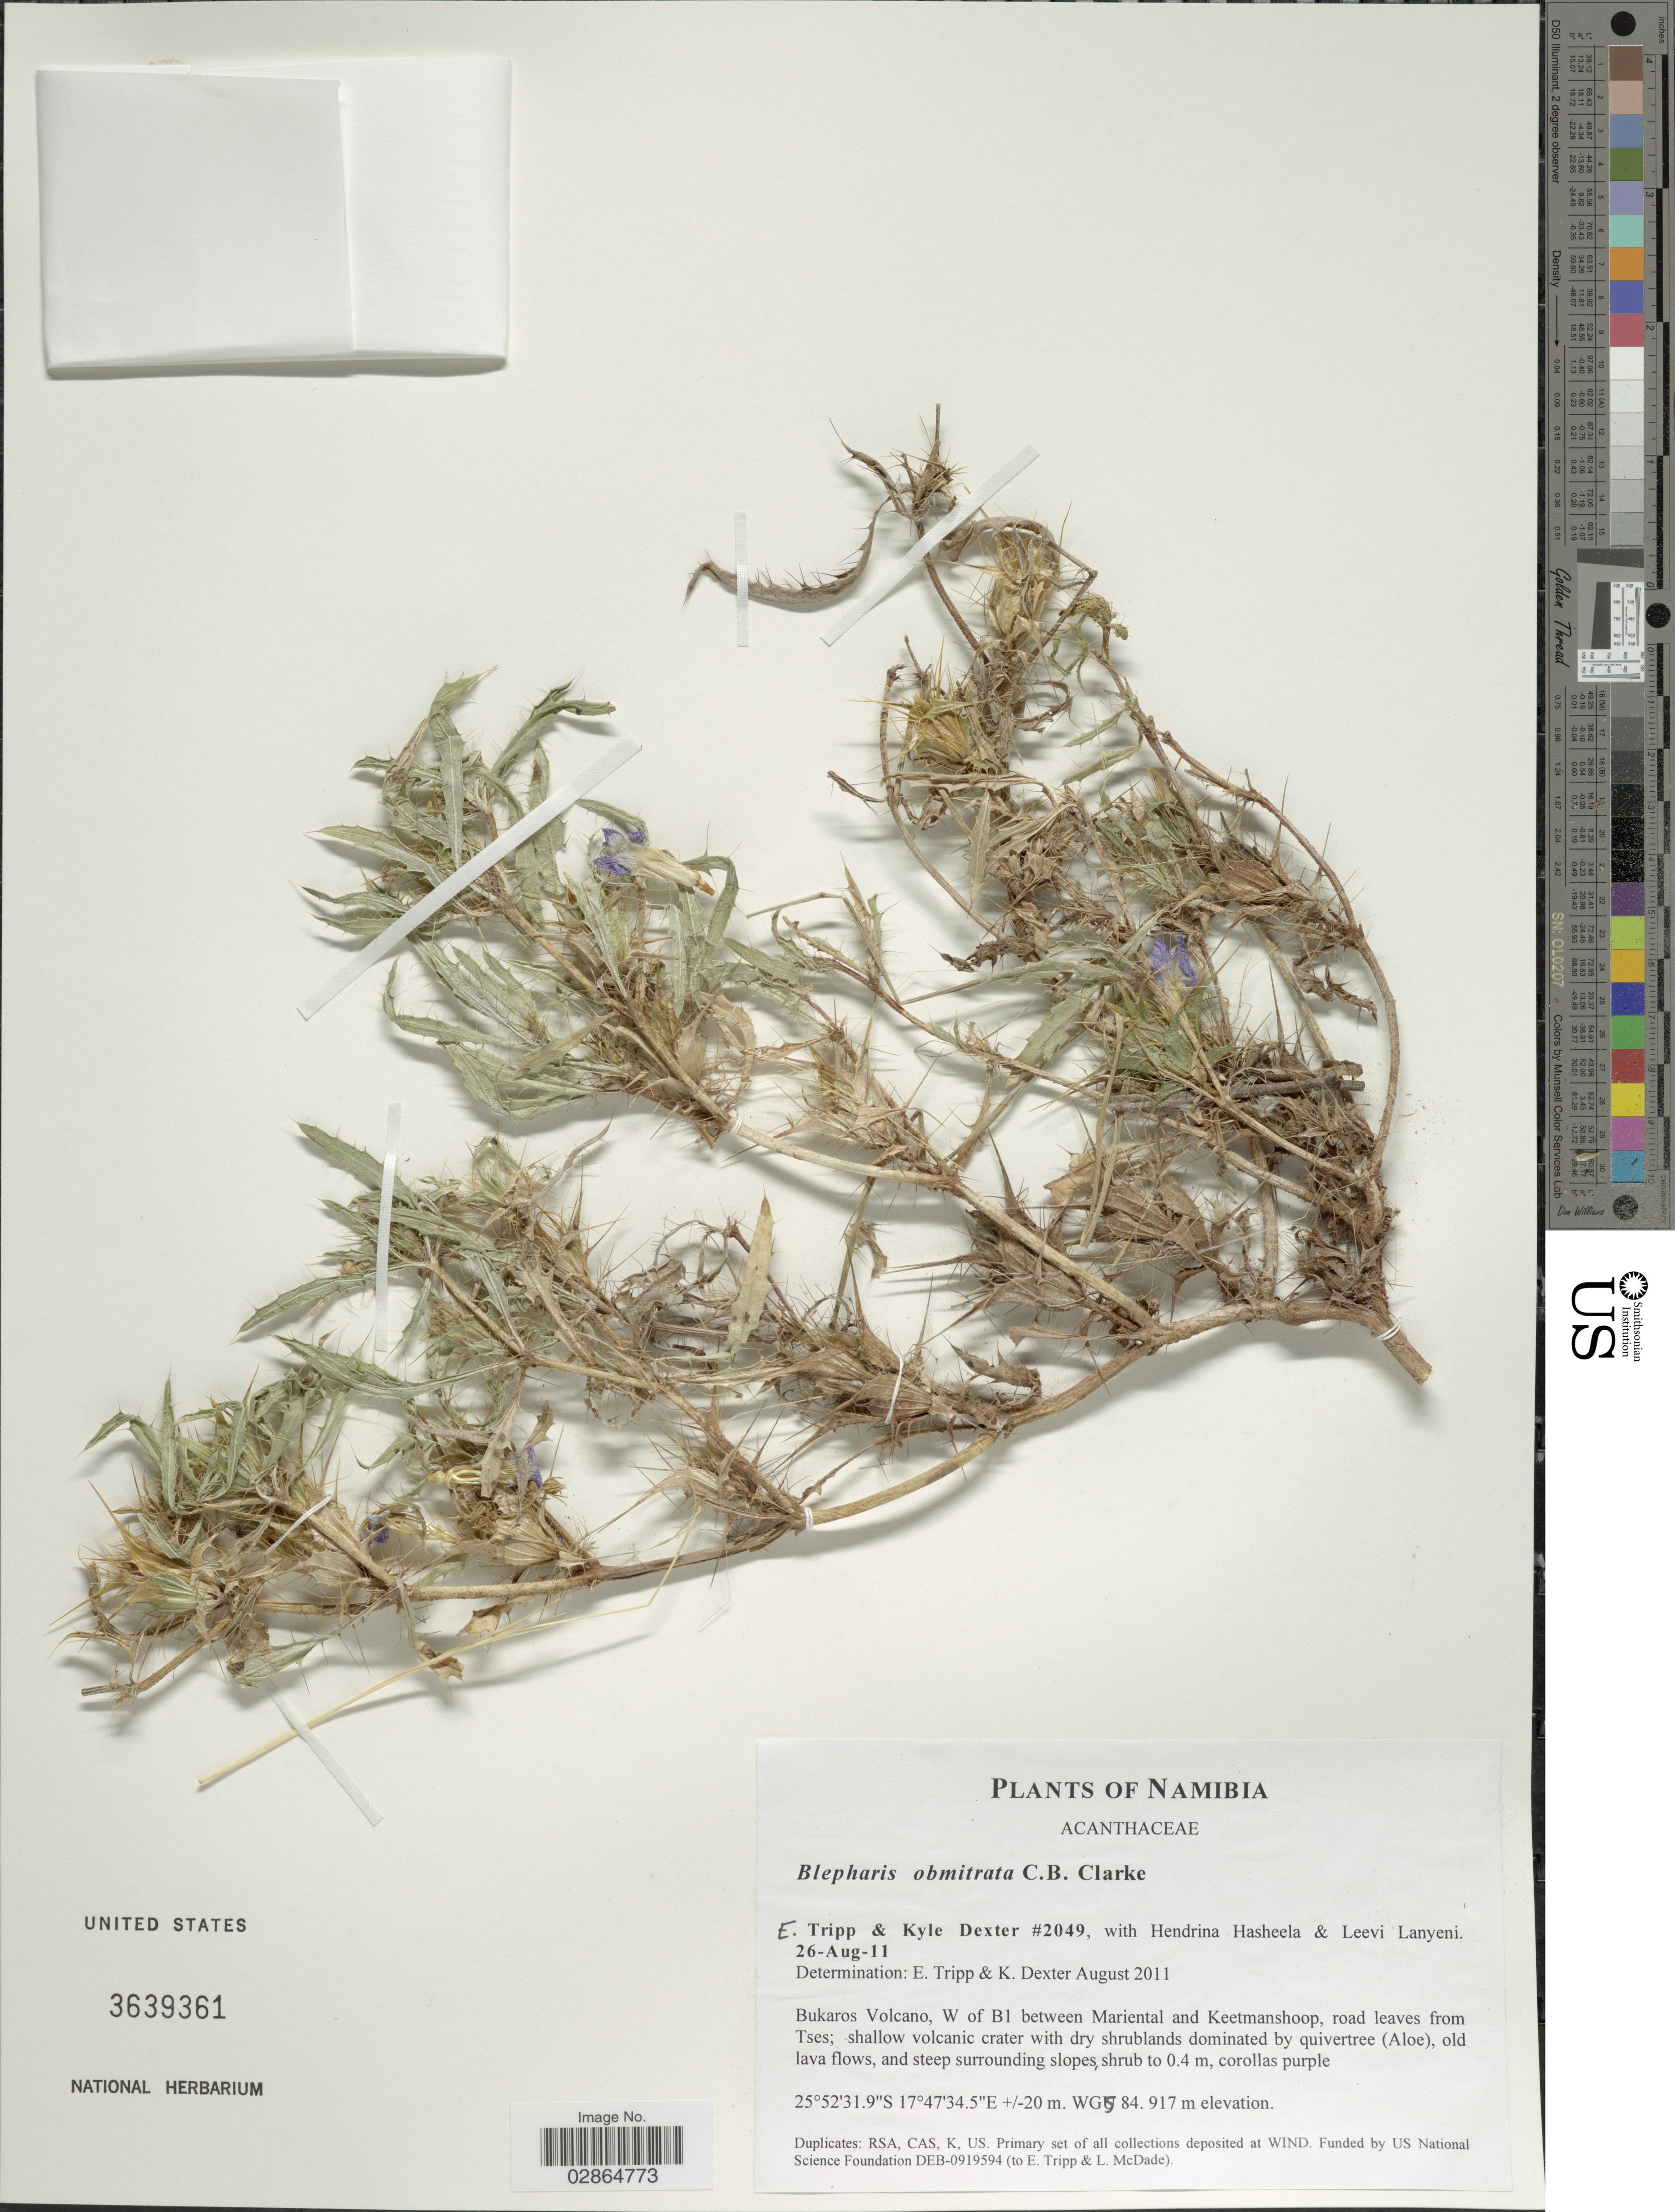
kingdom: Plantae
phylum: Tracheophyta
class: Magnoliopsida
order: Lamiales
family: Acanthaceae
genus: Blepharis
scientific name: Blepharis obmitrata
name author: C.B. Clarke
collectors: E. Tripp, K. Dexter, H. Hasheela & L. Lanyeni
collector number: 2049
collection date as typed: Transcribed d/m/y: 26/8/11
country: Namibia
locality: Bukaros Volcano, W of B1 between Mariental and Keetmanshoop, road leaves from Tses.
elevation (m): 917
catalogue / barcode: US 3639361